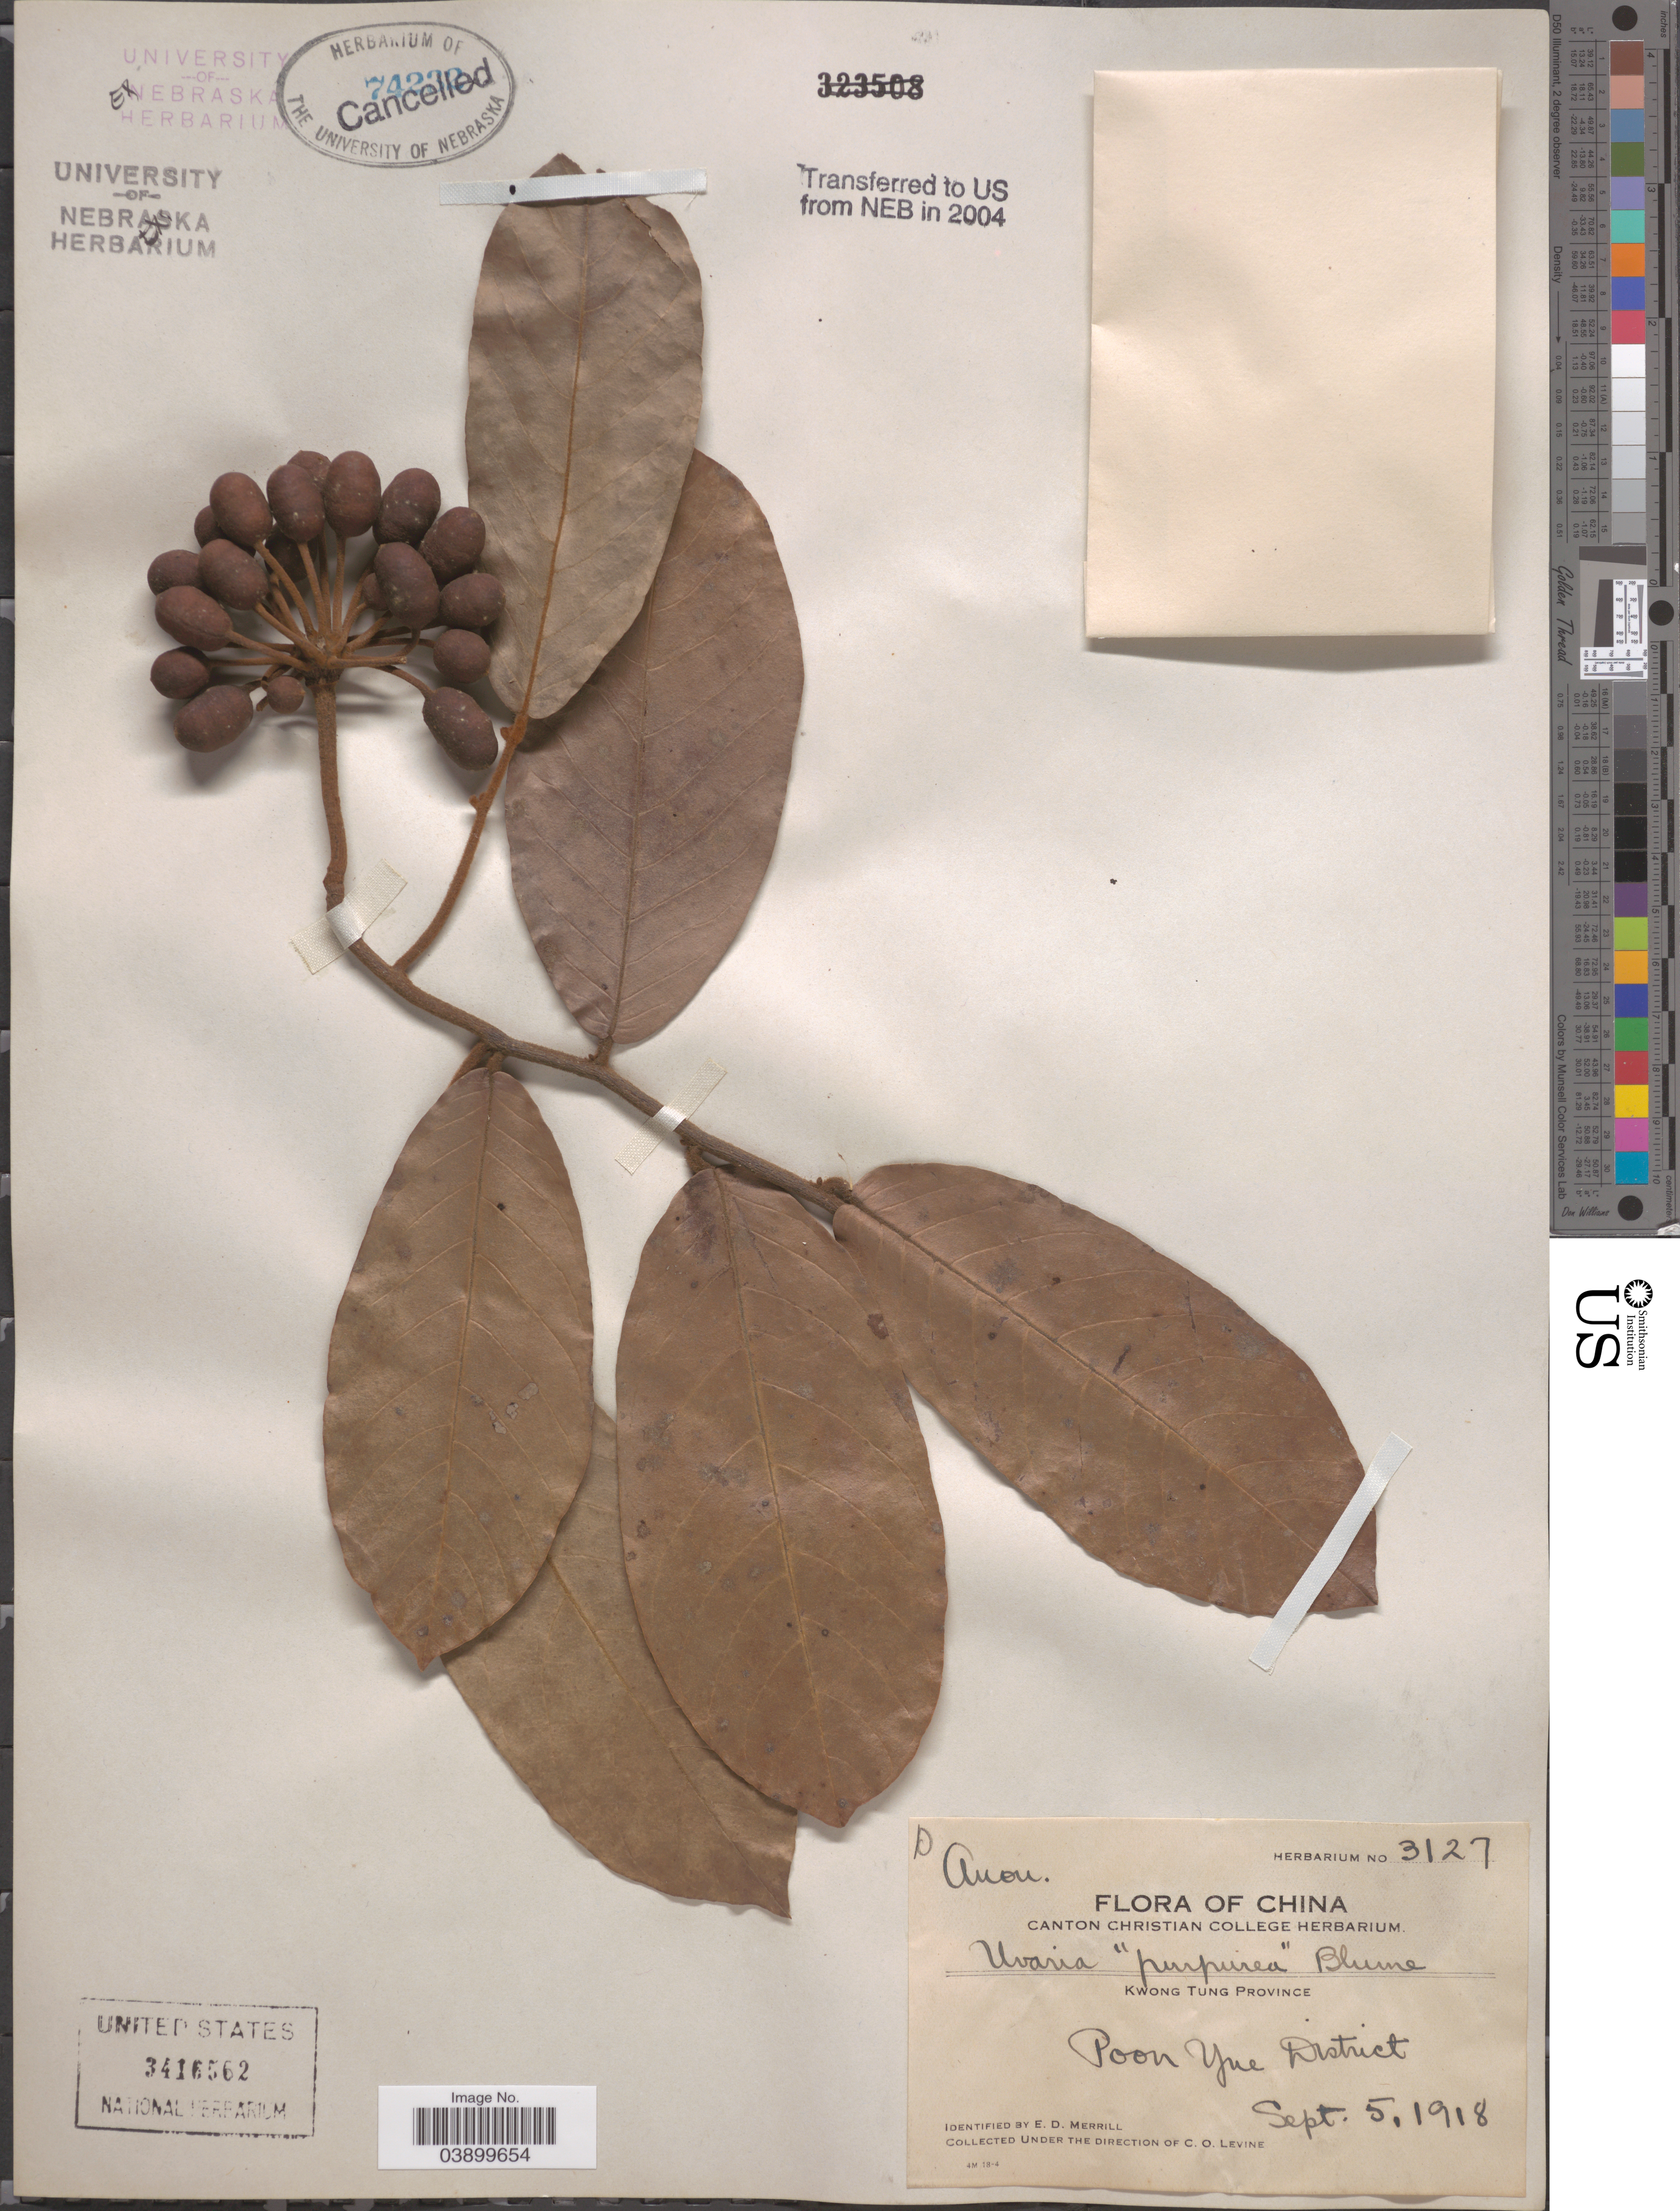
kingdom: Plantae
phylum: Tracheophyta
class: Magnoliopsida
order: Magnoliales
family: Annonaceae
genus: Uvaria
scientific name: Uvaria purpurea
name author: Blume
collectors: C. O. Levine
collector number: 3127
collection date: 1918-09-05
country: China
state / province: Guangdong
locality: Kowng Tung Province. Poon Yue District.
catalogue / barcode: US 3416562